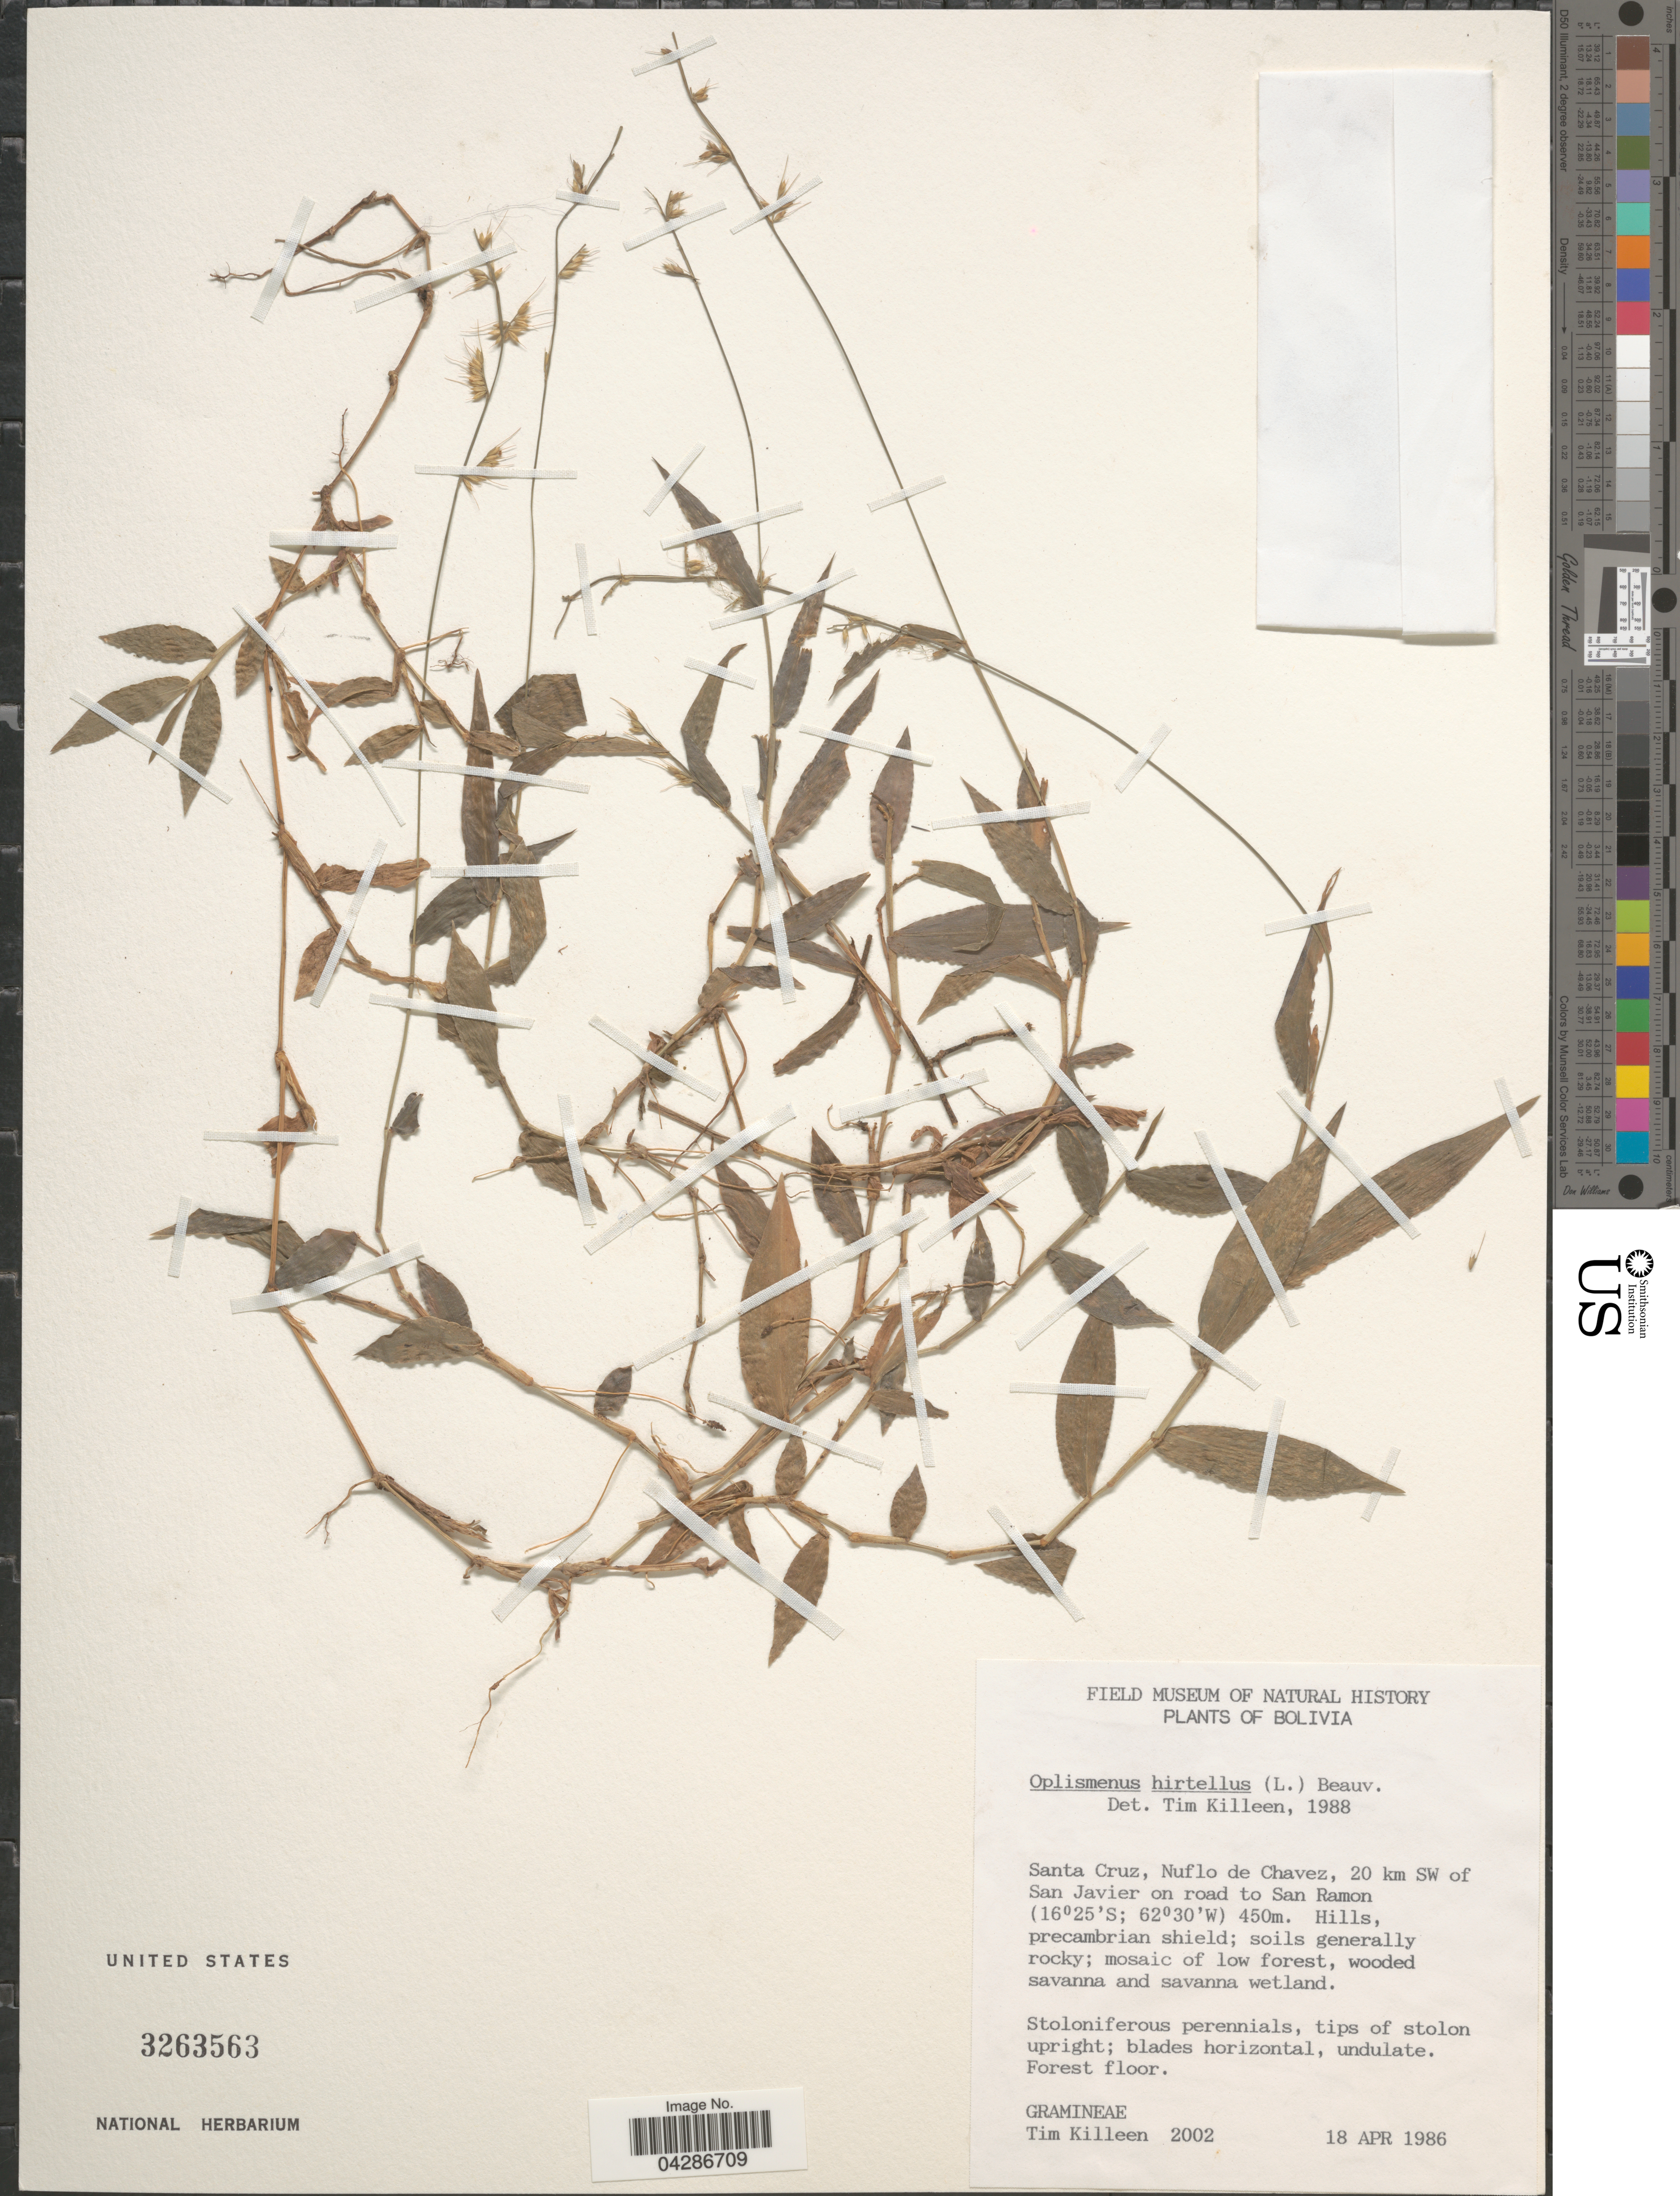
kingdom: Plantae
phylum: Tracheophyta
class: Liliopsida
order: Poales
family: Poaceae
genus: Oplismenus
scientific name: Oplismenus hirtellus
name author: (L.) P. Beauv.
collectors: T. J. Killeen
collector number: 2002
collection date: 1986-04-18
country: Bolivia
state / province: Santa Cruz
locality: Nuflo de Chavez, 20 km SW of San Javier on road to San Ramon.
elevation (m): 450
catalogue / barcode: US 3263563